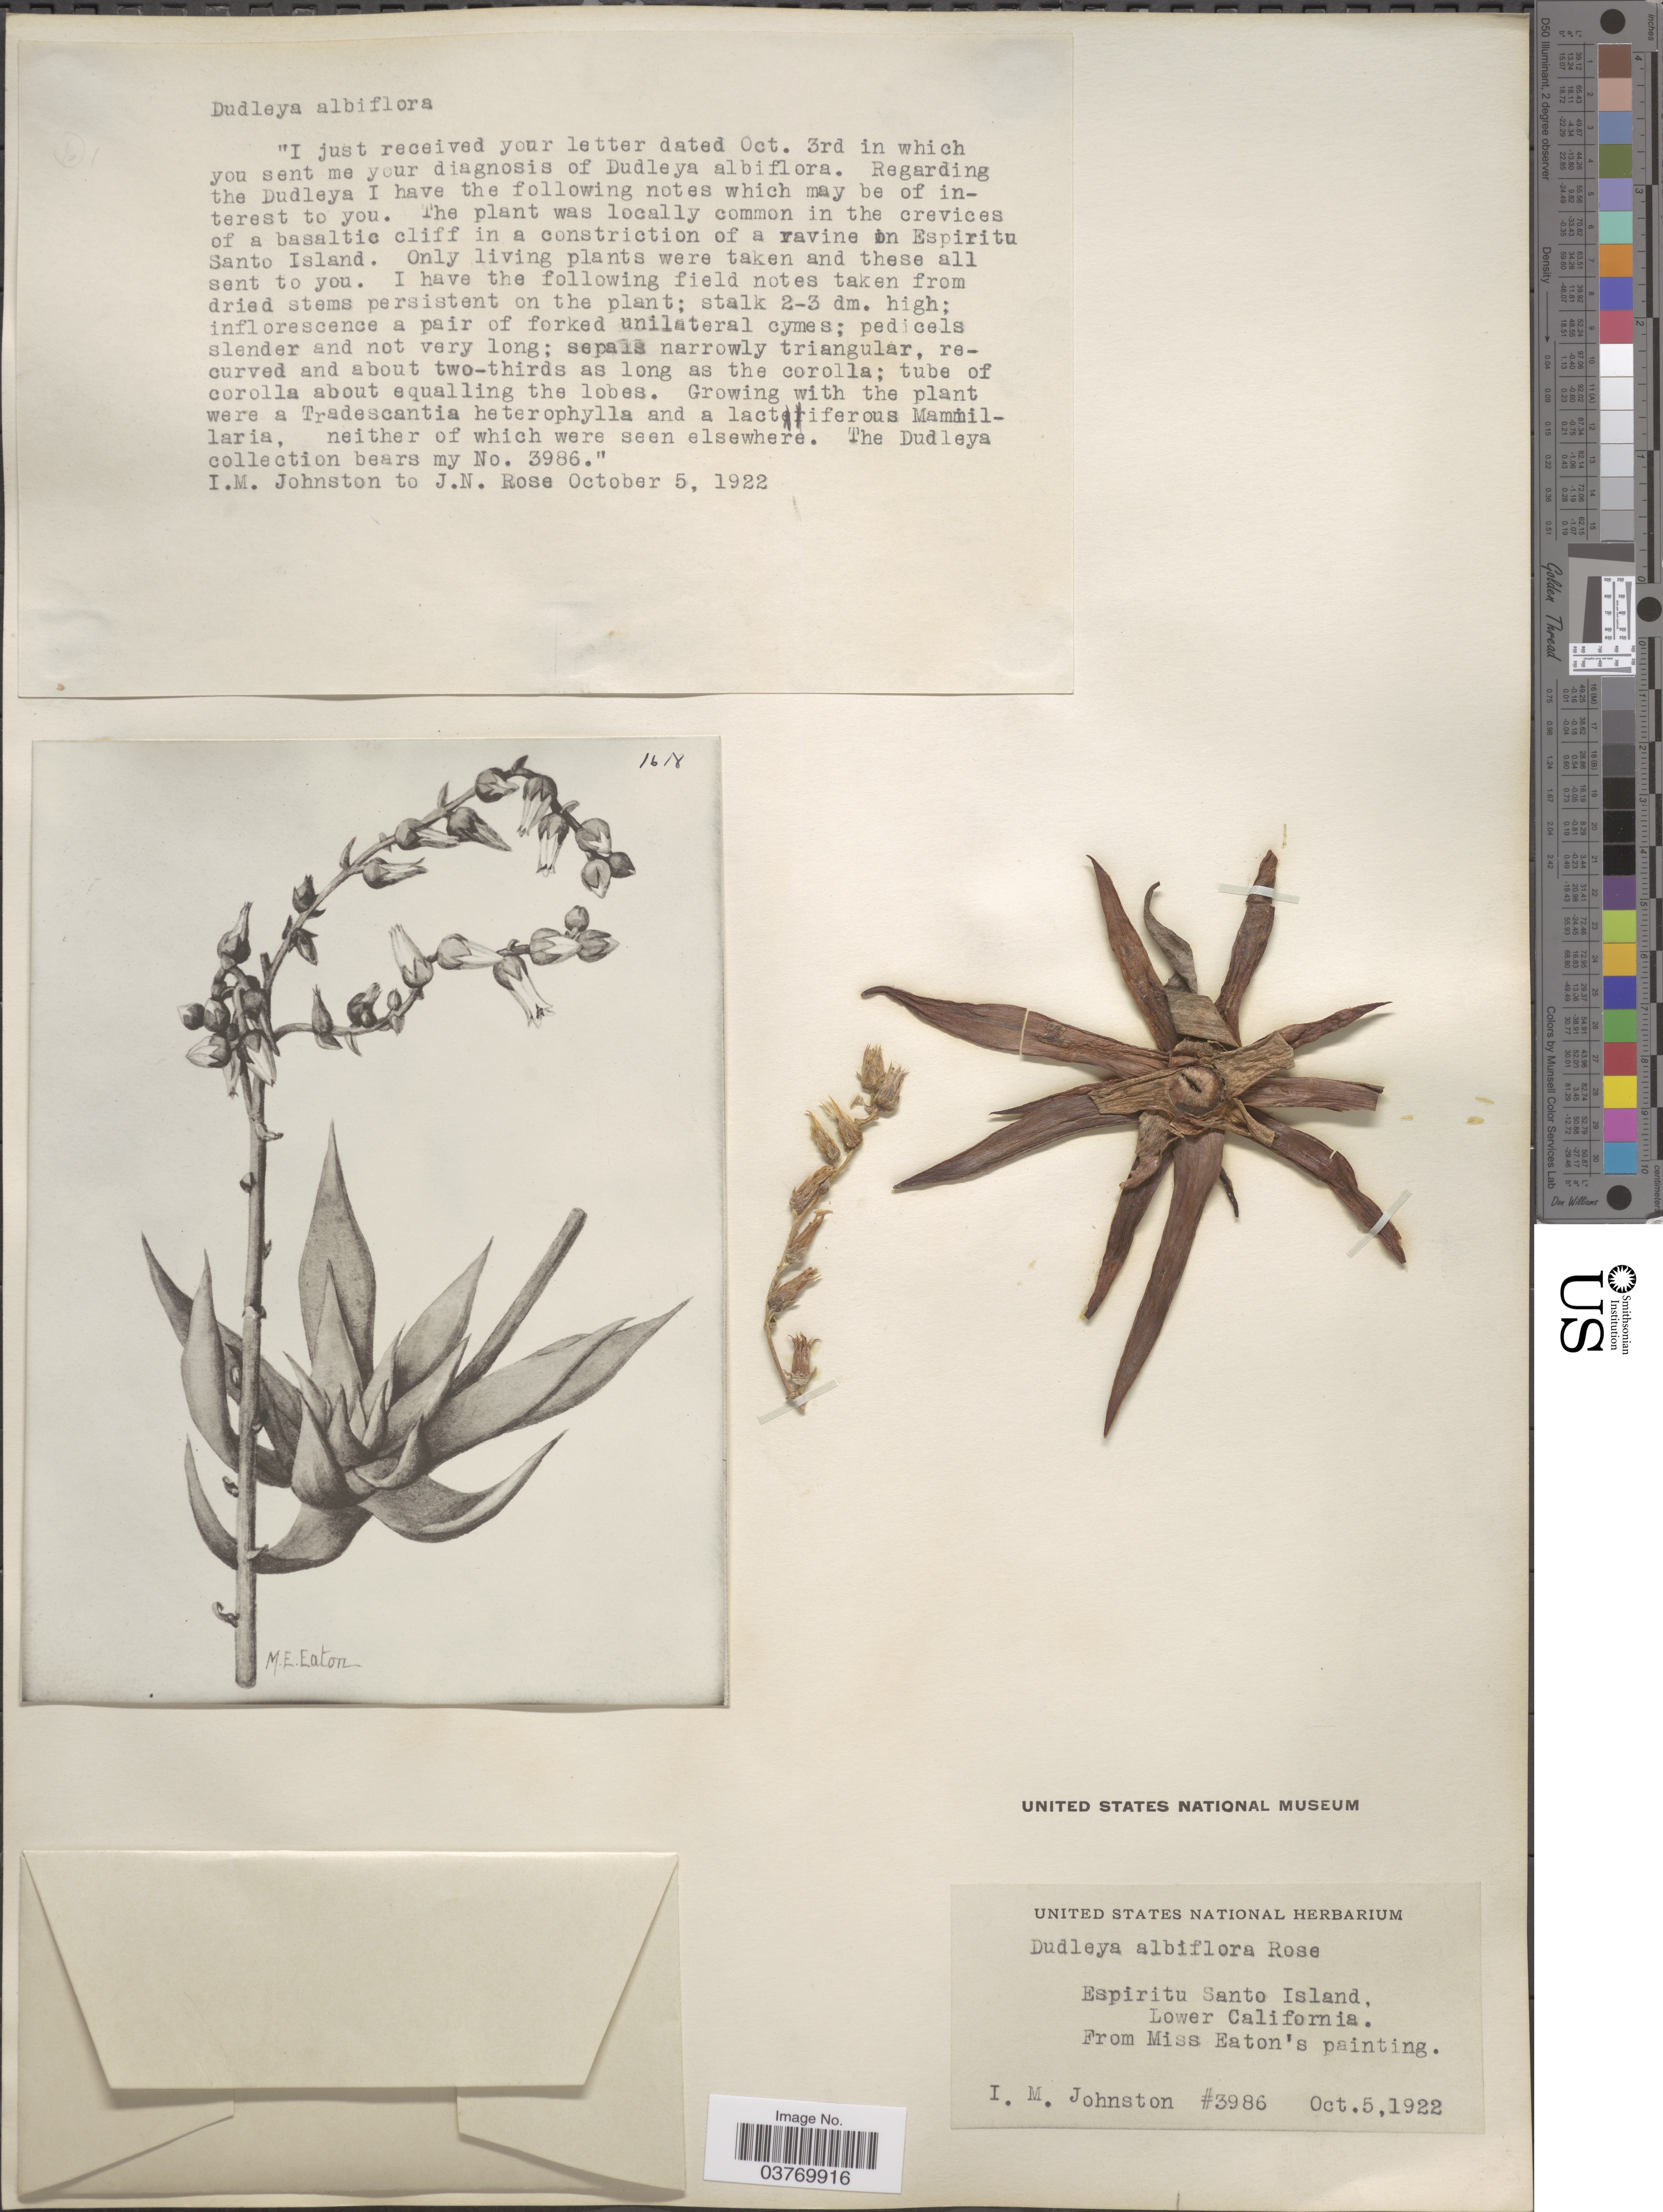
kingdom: Plantae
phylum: Tracheophyta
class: Magnoliopsida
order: Saxifragales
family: Crassulaceae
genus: Dudleya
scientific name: Dudleya albiflora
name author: Rose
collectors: I.M. Johnston & J. N. Rose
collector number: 3986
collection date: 1922-10-05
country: Mexico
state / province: Baja California Sur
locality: Espiritu Santo Island, Lower California.